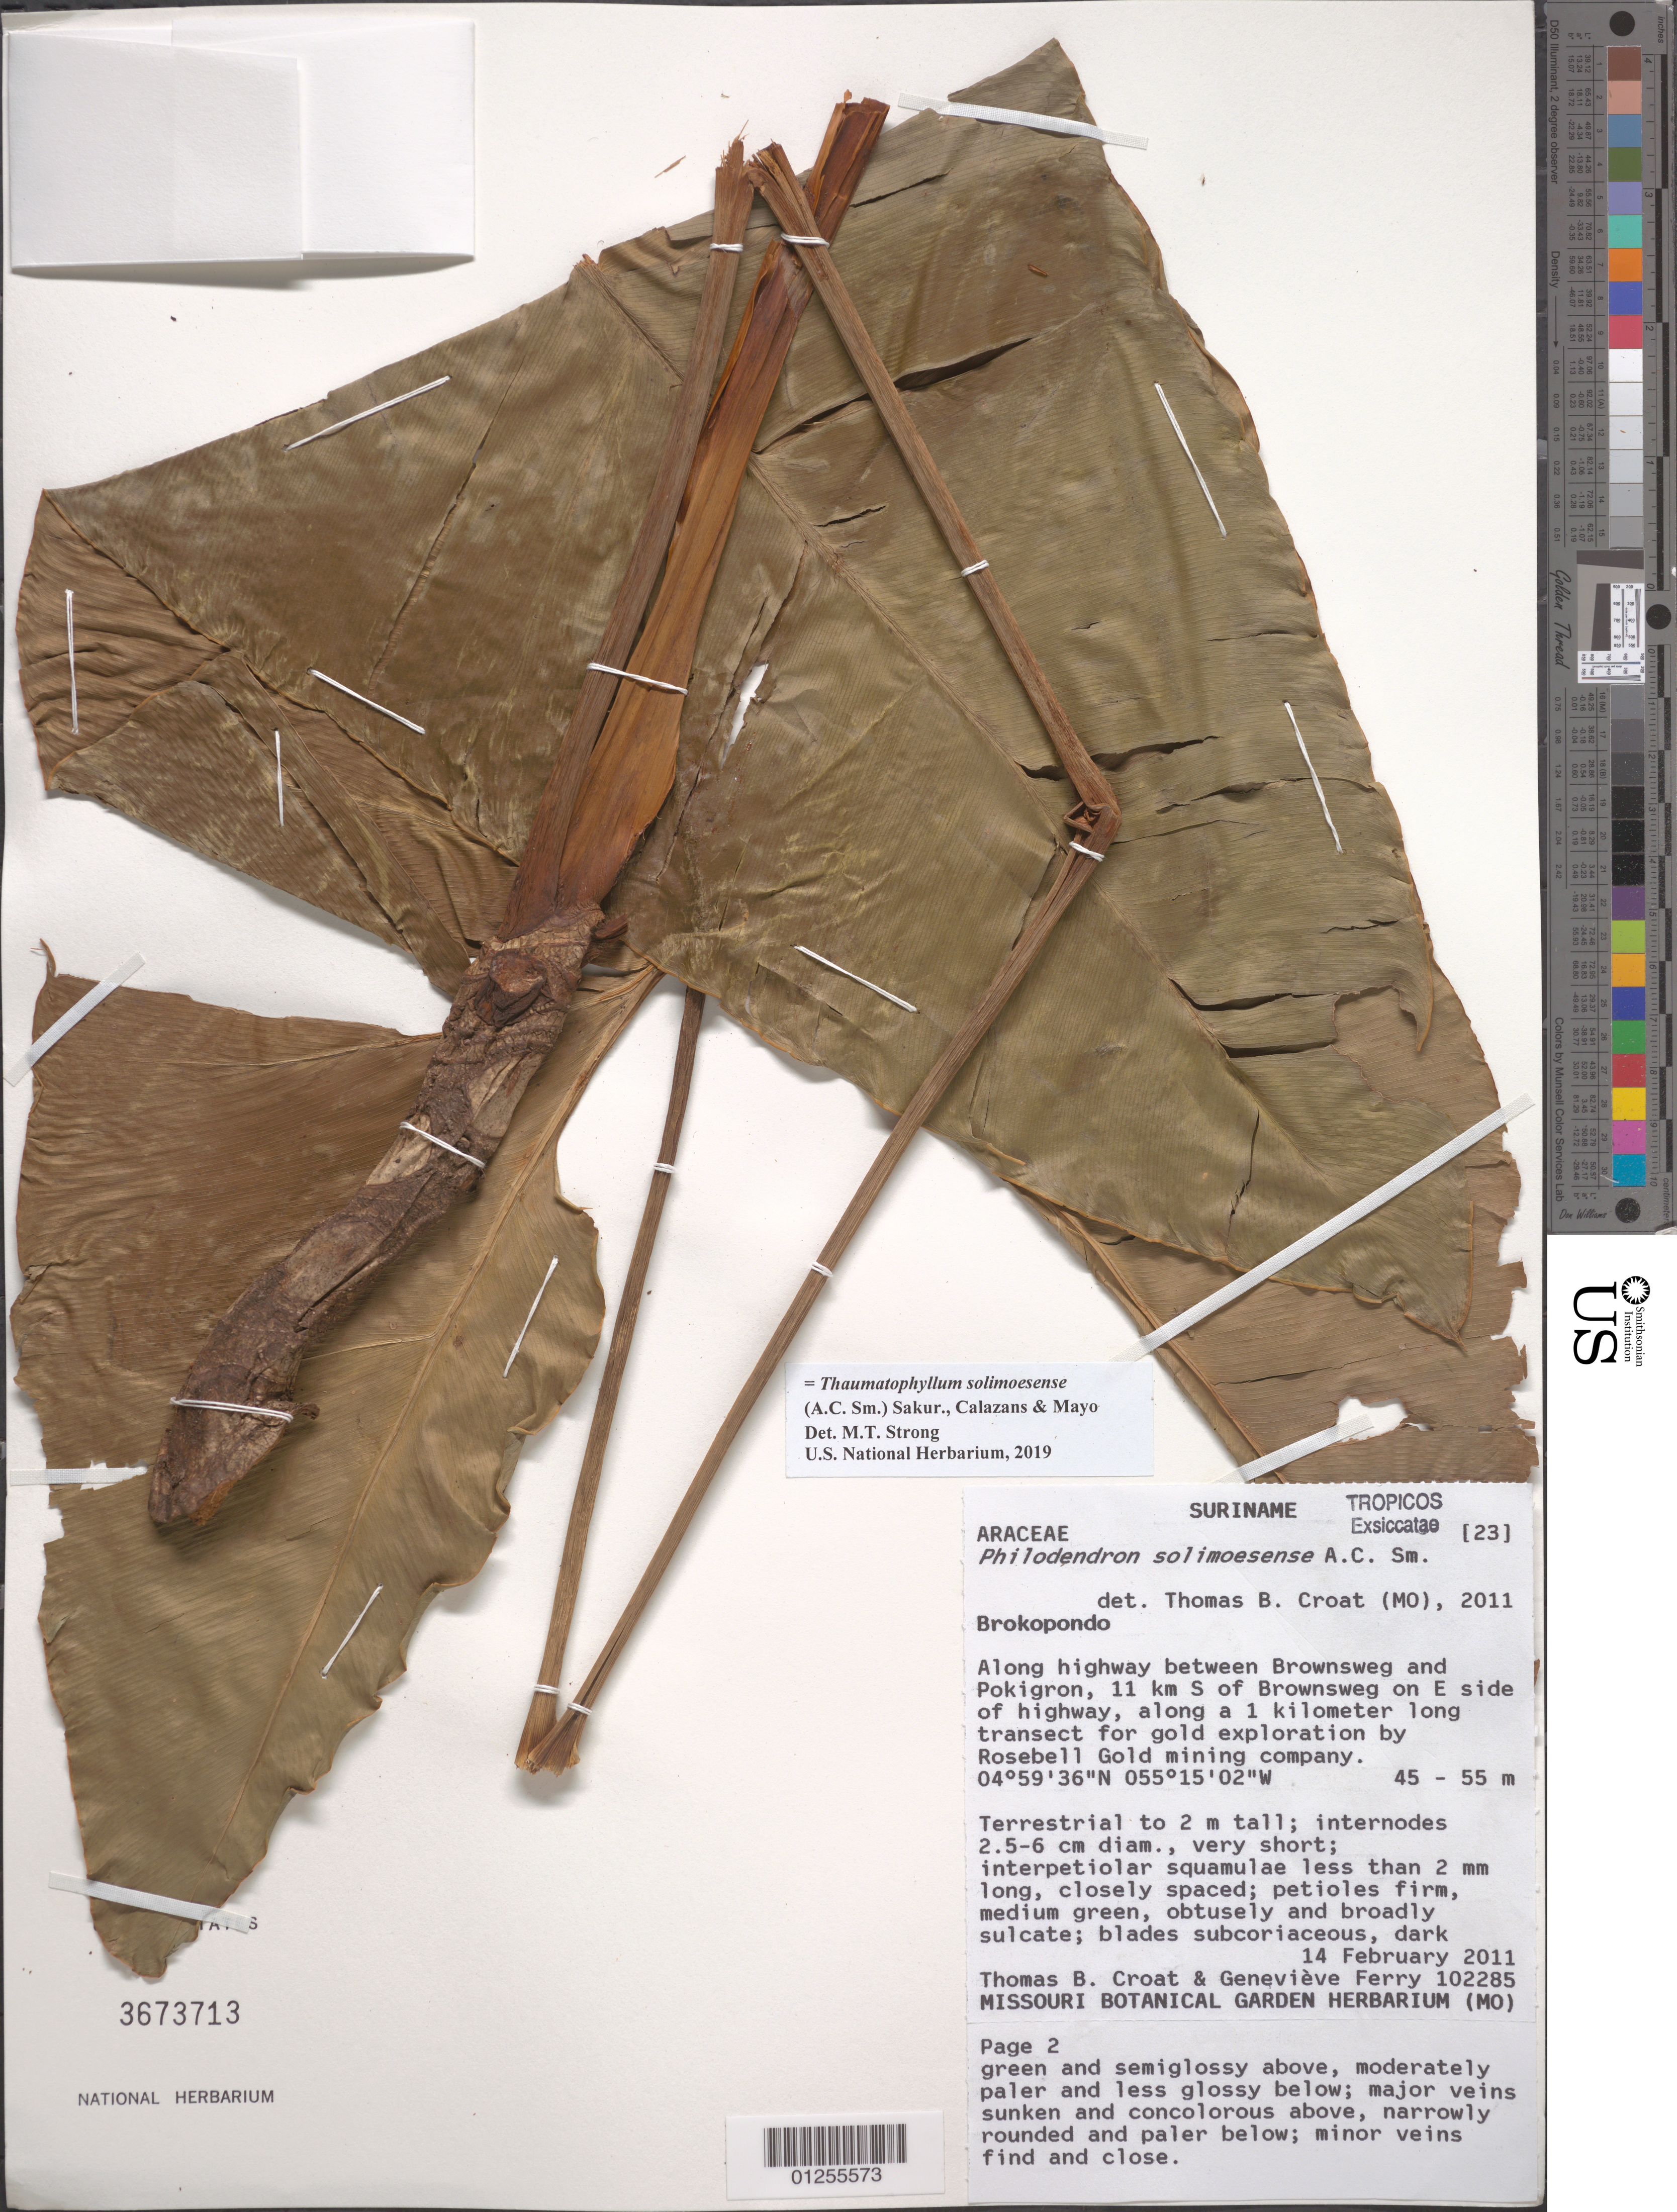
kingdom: Plantae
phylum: Tracheophyta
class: Liliopsida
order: Alismatales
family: Araceae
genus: Thaumatophyllum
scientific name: Thaumatophyllum solimoesense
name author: (A.C. Sm.) Sakur. et al.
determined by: Strong, Mark T., (BOT), Smithsonian Institution - National Museum of Natural History (UNITED STATES)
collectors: T. B. Croat & G. Ferry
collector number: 102285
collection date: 2011-02-14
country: Suriname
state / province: Brokopondo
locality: Along highway between Brownsweg and Pokigron, 11 km S of Brownsweg on E side of highway, along a 1 km lon gtransect for gold exploration by Rosebell Gold mining company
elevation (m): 45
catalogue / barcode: US 3673713